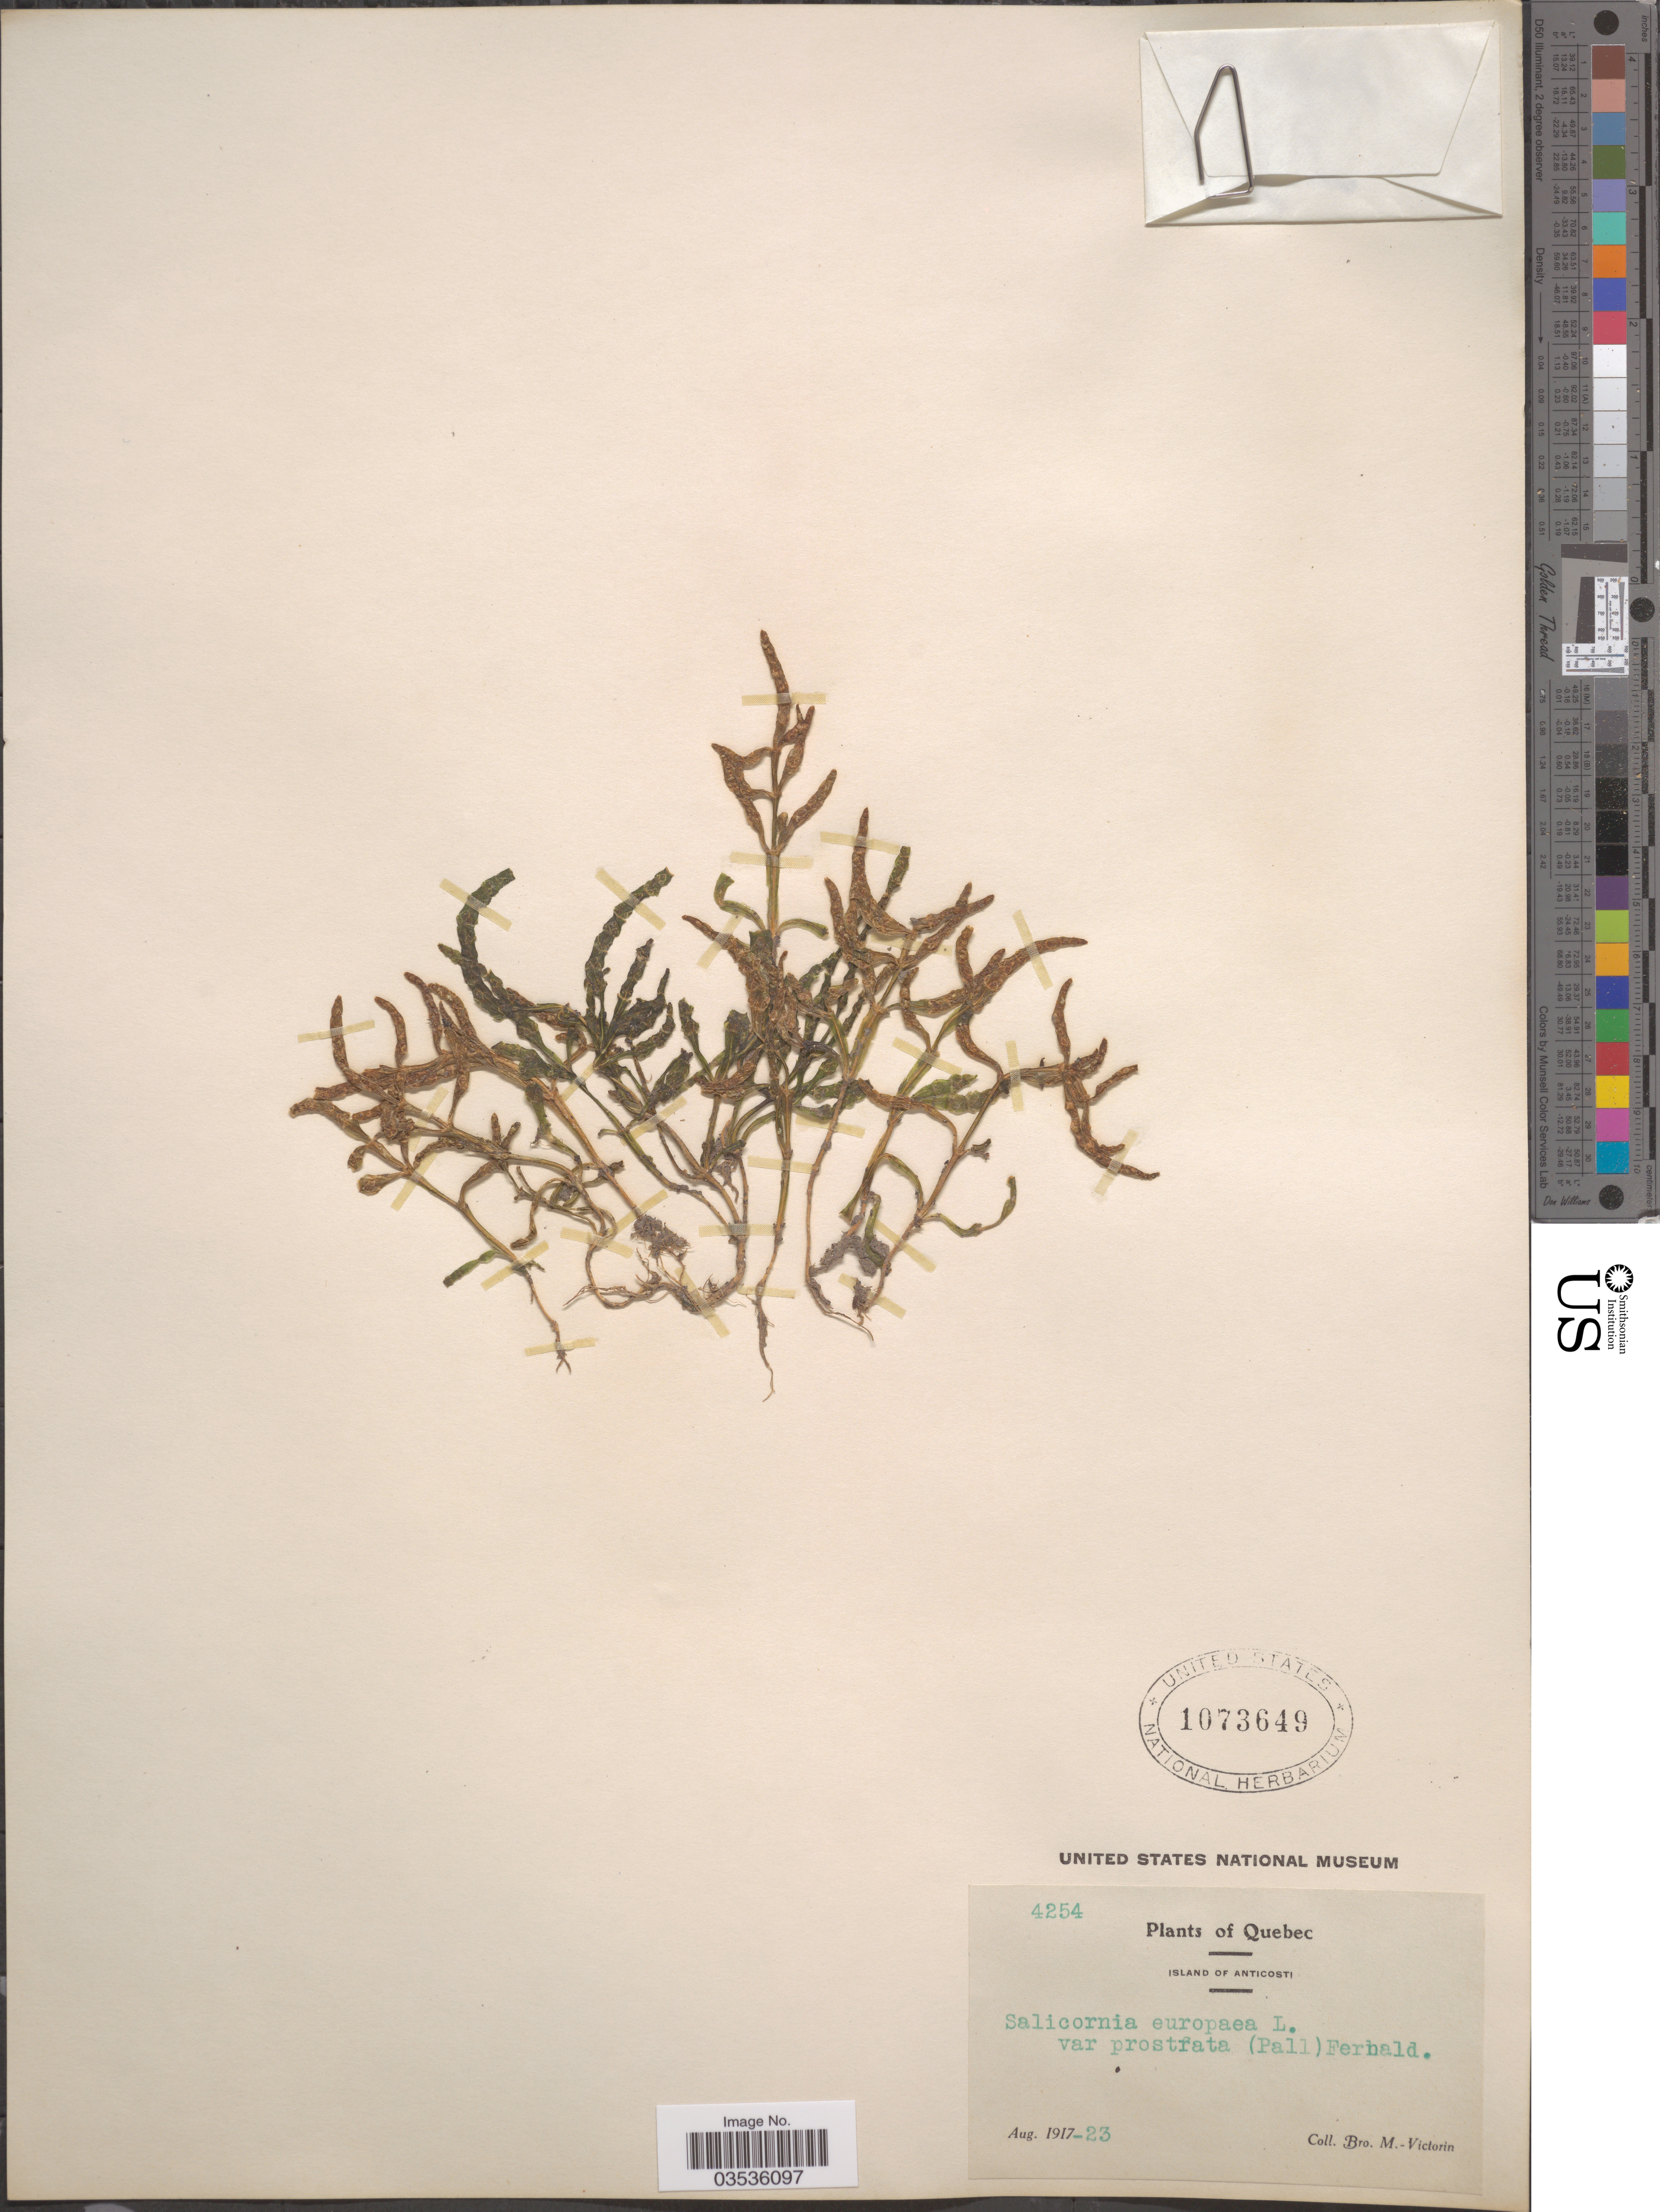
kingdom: Plantae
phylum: Tracheophyta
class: Magnoliopsida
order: Caryophyllales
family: Amaranthaceae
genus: Salicornia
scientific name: Salicornia europaea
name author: L.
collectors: Fr. Marie-Victorin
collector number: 4254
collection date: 1917-08-23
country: Canada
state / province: Quebec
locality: Island of Anticosti.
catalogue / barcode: US 1073649